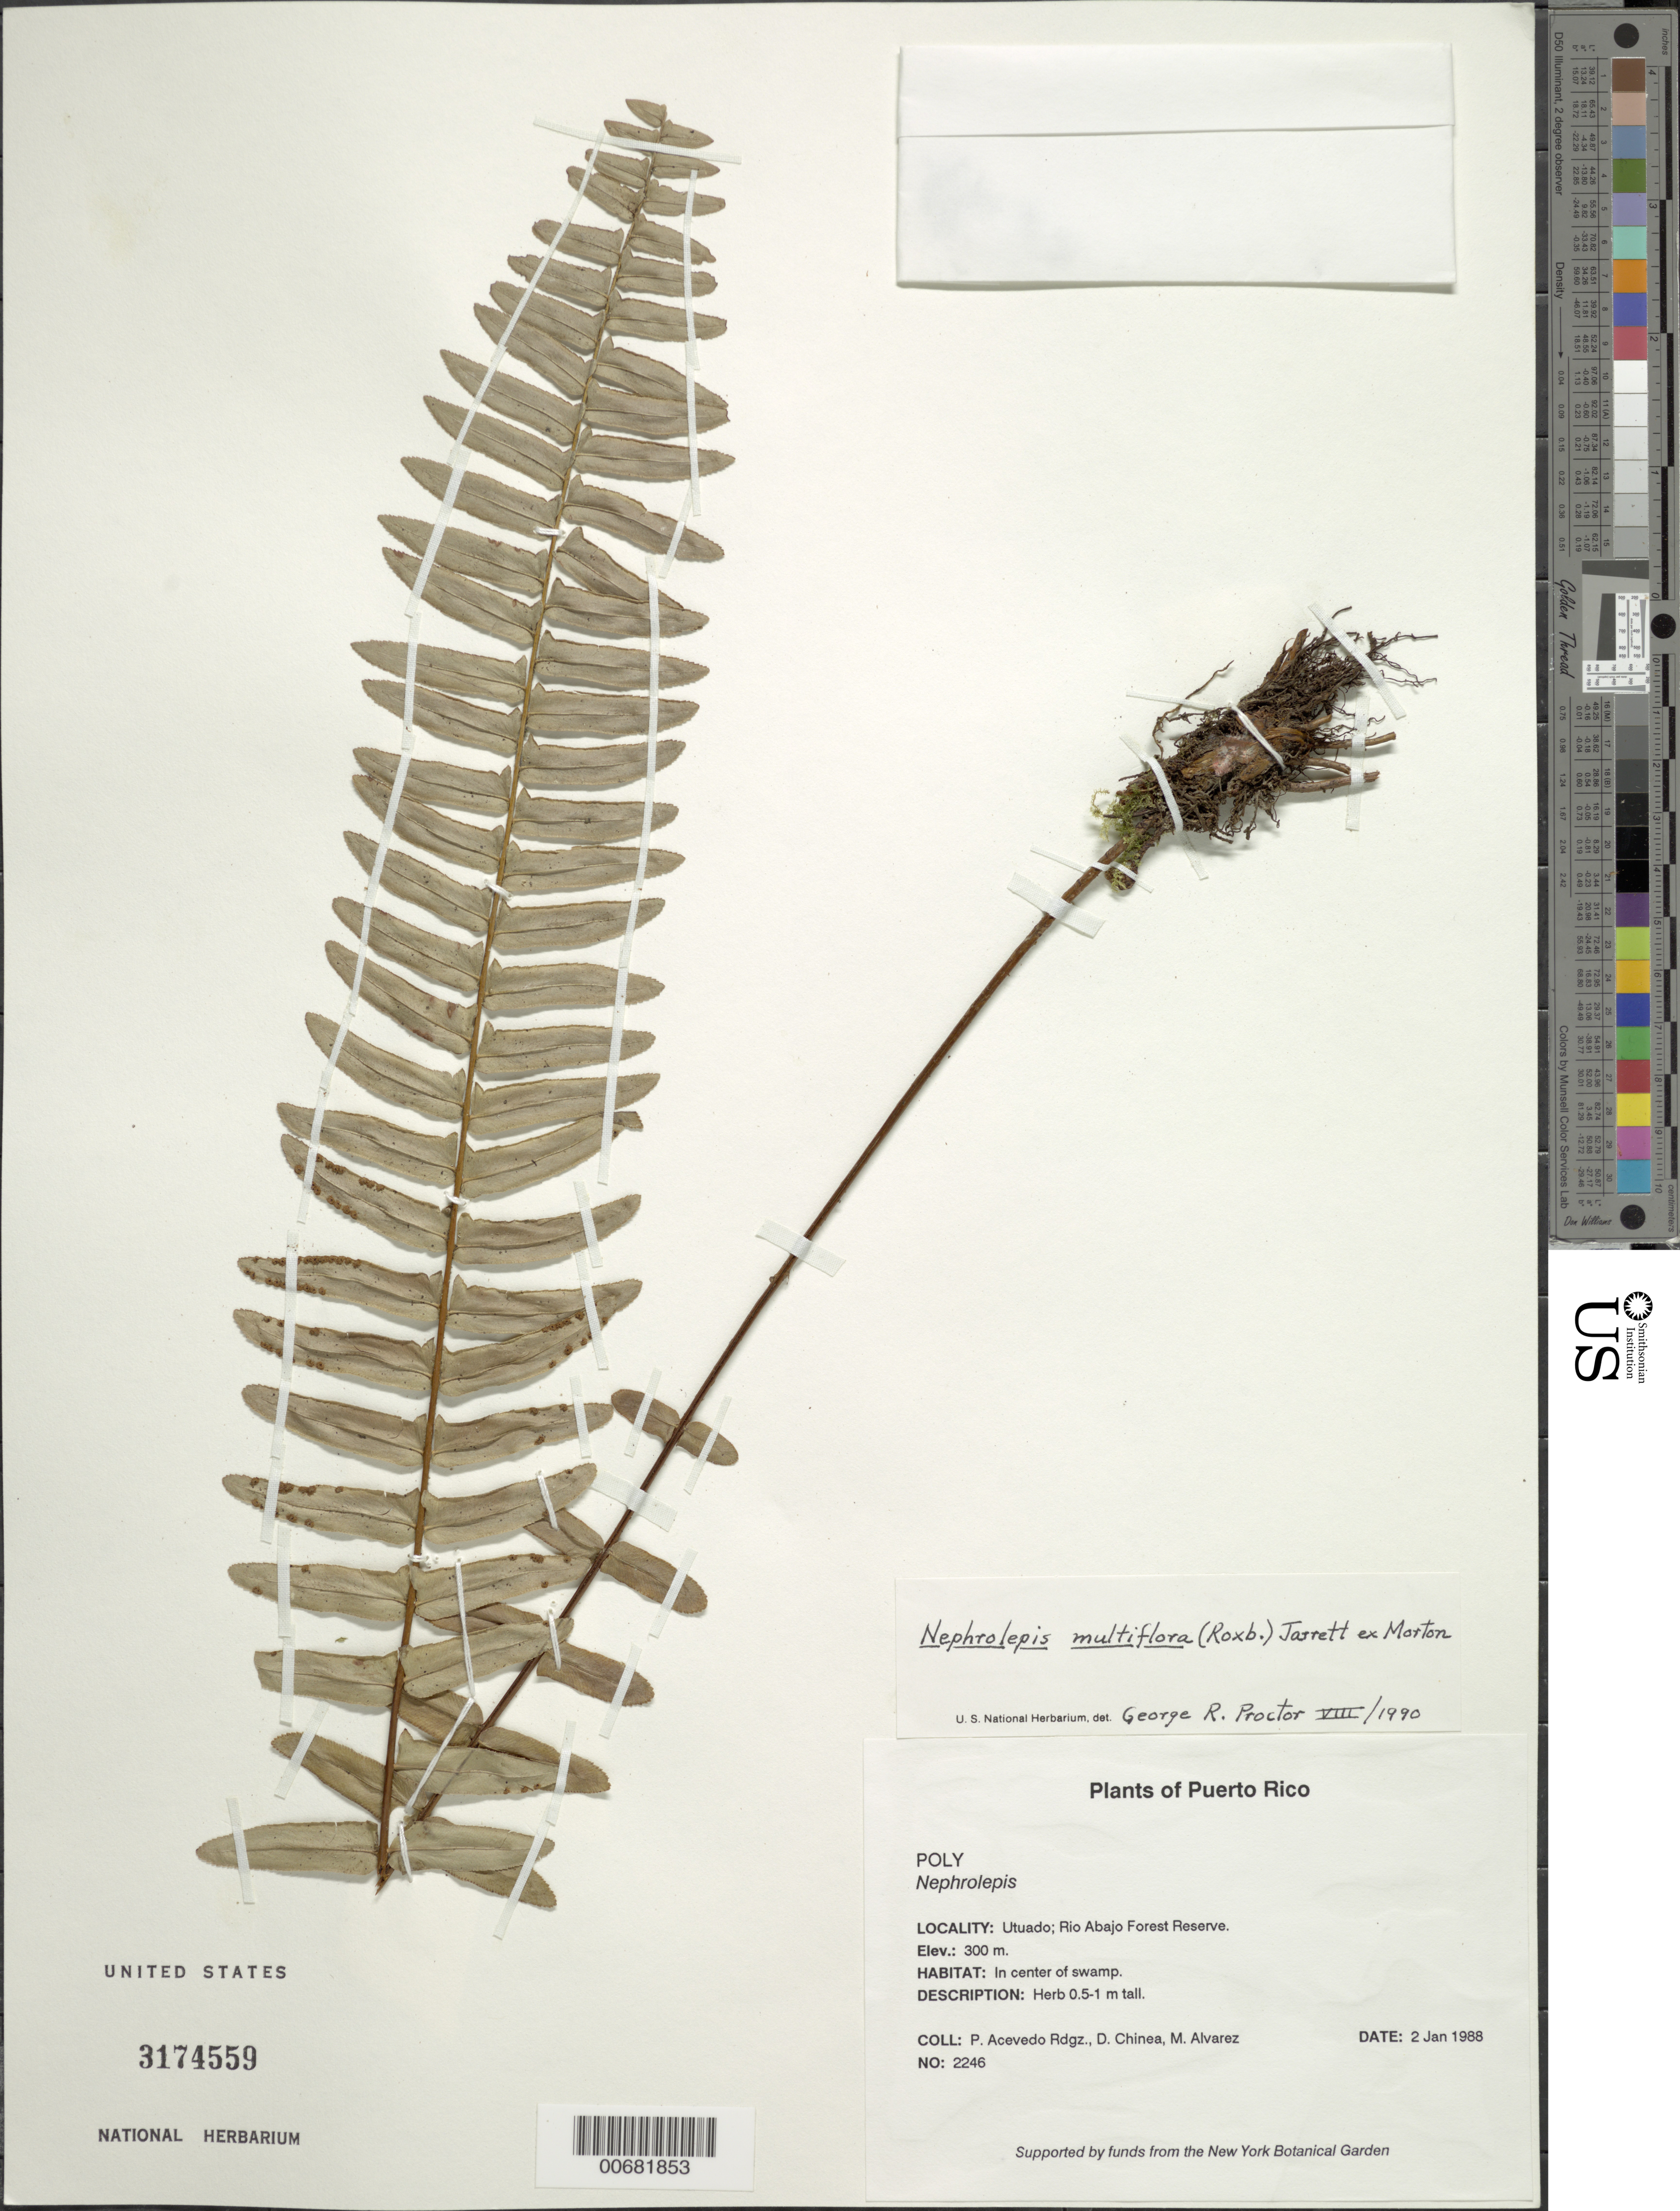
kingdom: Plantae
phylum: Tracheophyta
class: Polypodiopsida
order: Polypodiales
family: Nephrolepidaceae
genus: Nephrolepis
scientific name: Nephrolepis multiflora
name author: (Roxb.) F.M. Jarrett ex C.V. Morton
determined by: Proctor, G. R.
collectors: P. Acevedo-Rodr., D. Chinea & J. Alvarez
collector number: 2246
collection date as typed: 02 Jan 1988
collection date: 1988-01-02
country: Puerto Rico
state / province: Arecibo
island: Puerto Rico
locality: Arecibo; Bosque de Río Abajo, Los Puercos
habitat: En el centro del pantaro rara.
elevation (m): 300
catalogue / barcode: US 3174559